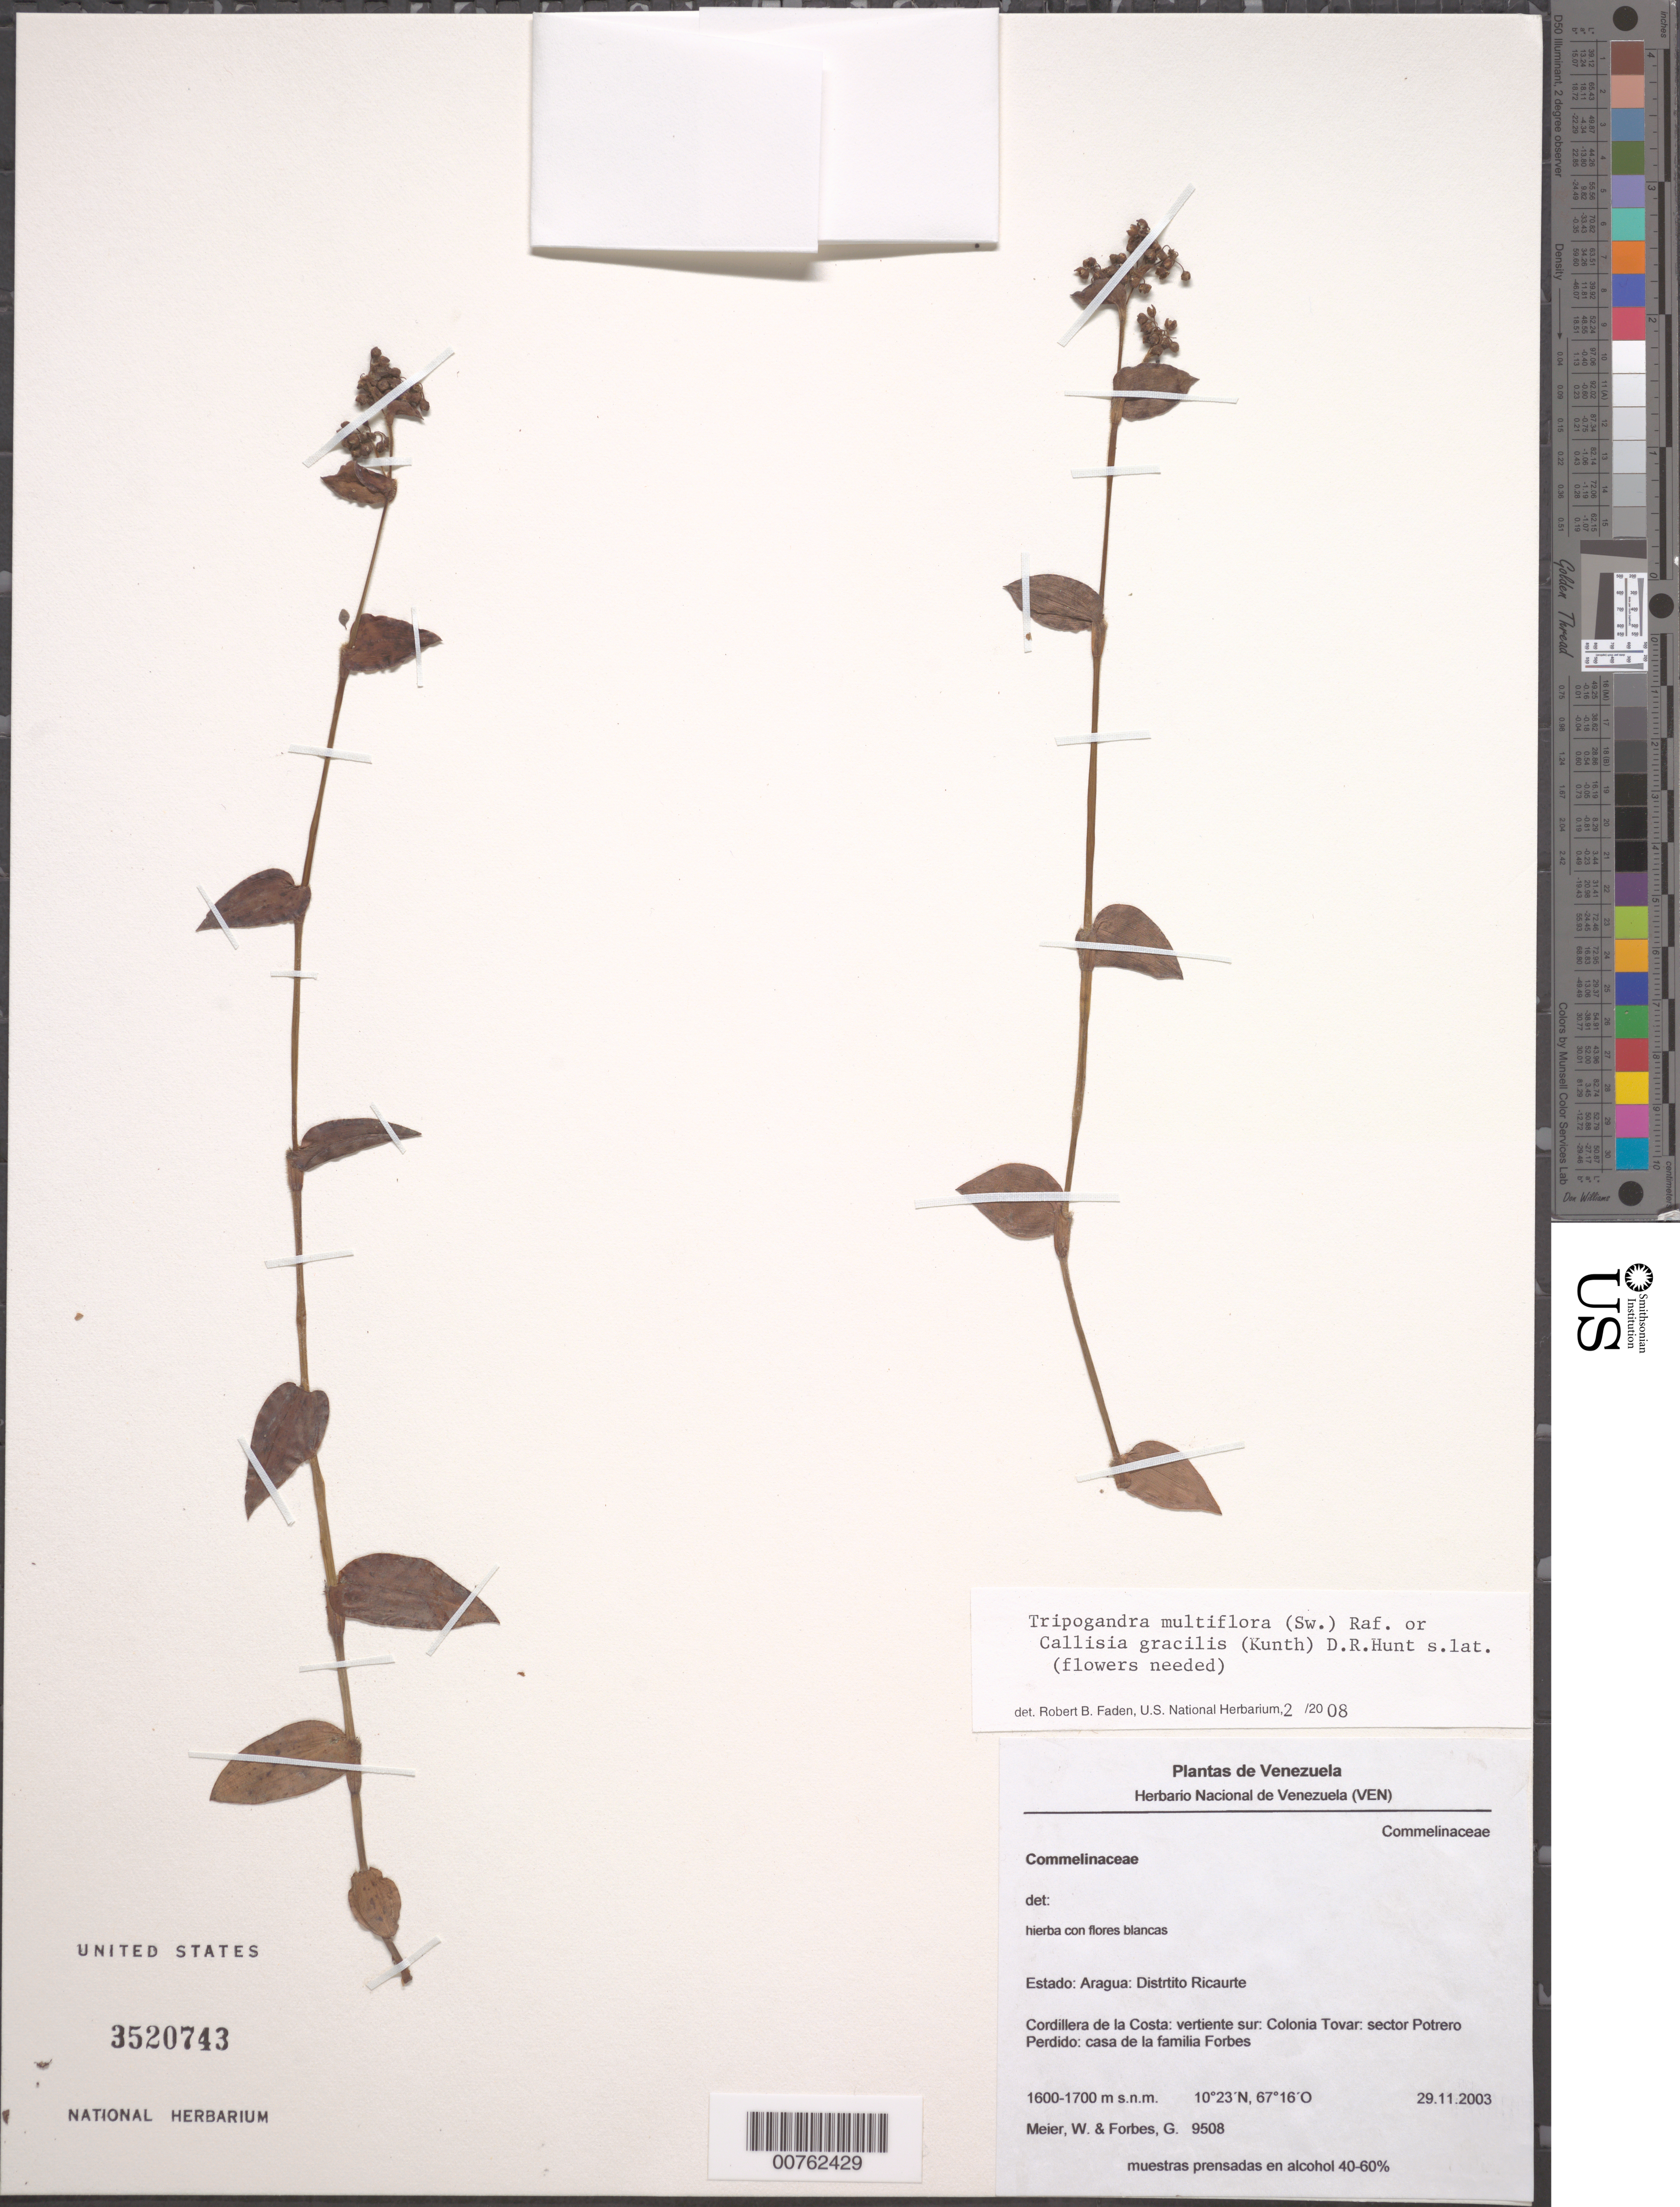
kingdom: Plantae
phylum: Tracheophyta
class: Liliopsida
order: Commelinales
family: Commelinaceae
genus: Tripogandra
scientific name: Tripogandra multiflora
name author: (Sw.) Raf.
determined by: Faden, Robert B., (US), Smithsonian Institution - National Museum of Natural History (UNITED STATES)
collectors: W. Meier & G. Forbes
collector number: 9508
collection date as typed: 29 Nov 2003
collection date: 2003-11-29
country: Venezuela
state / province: Aragua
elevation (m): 1600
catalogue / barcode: US 3520743